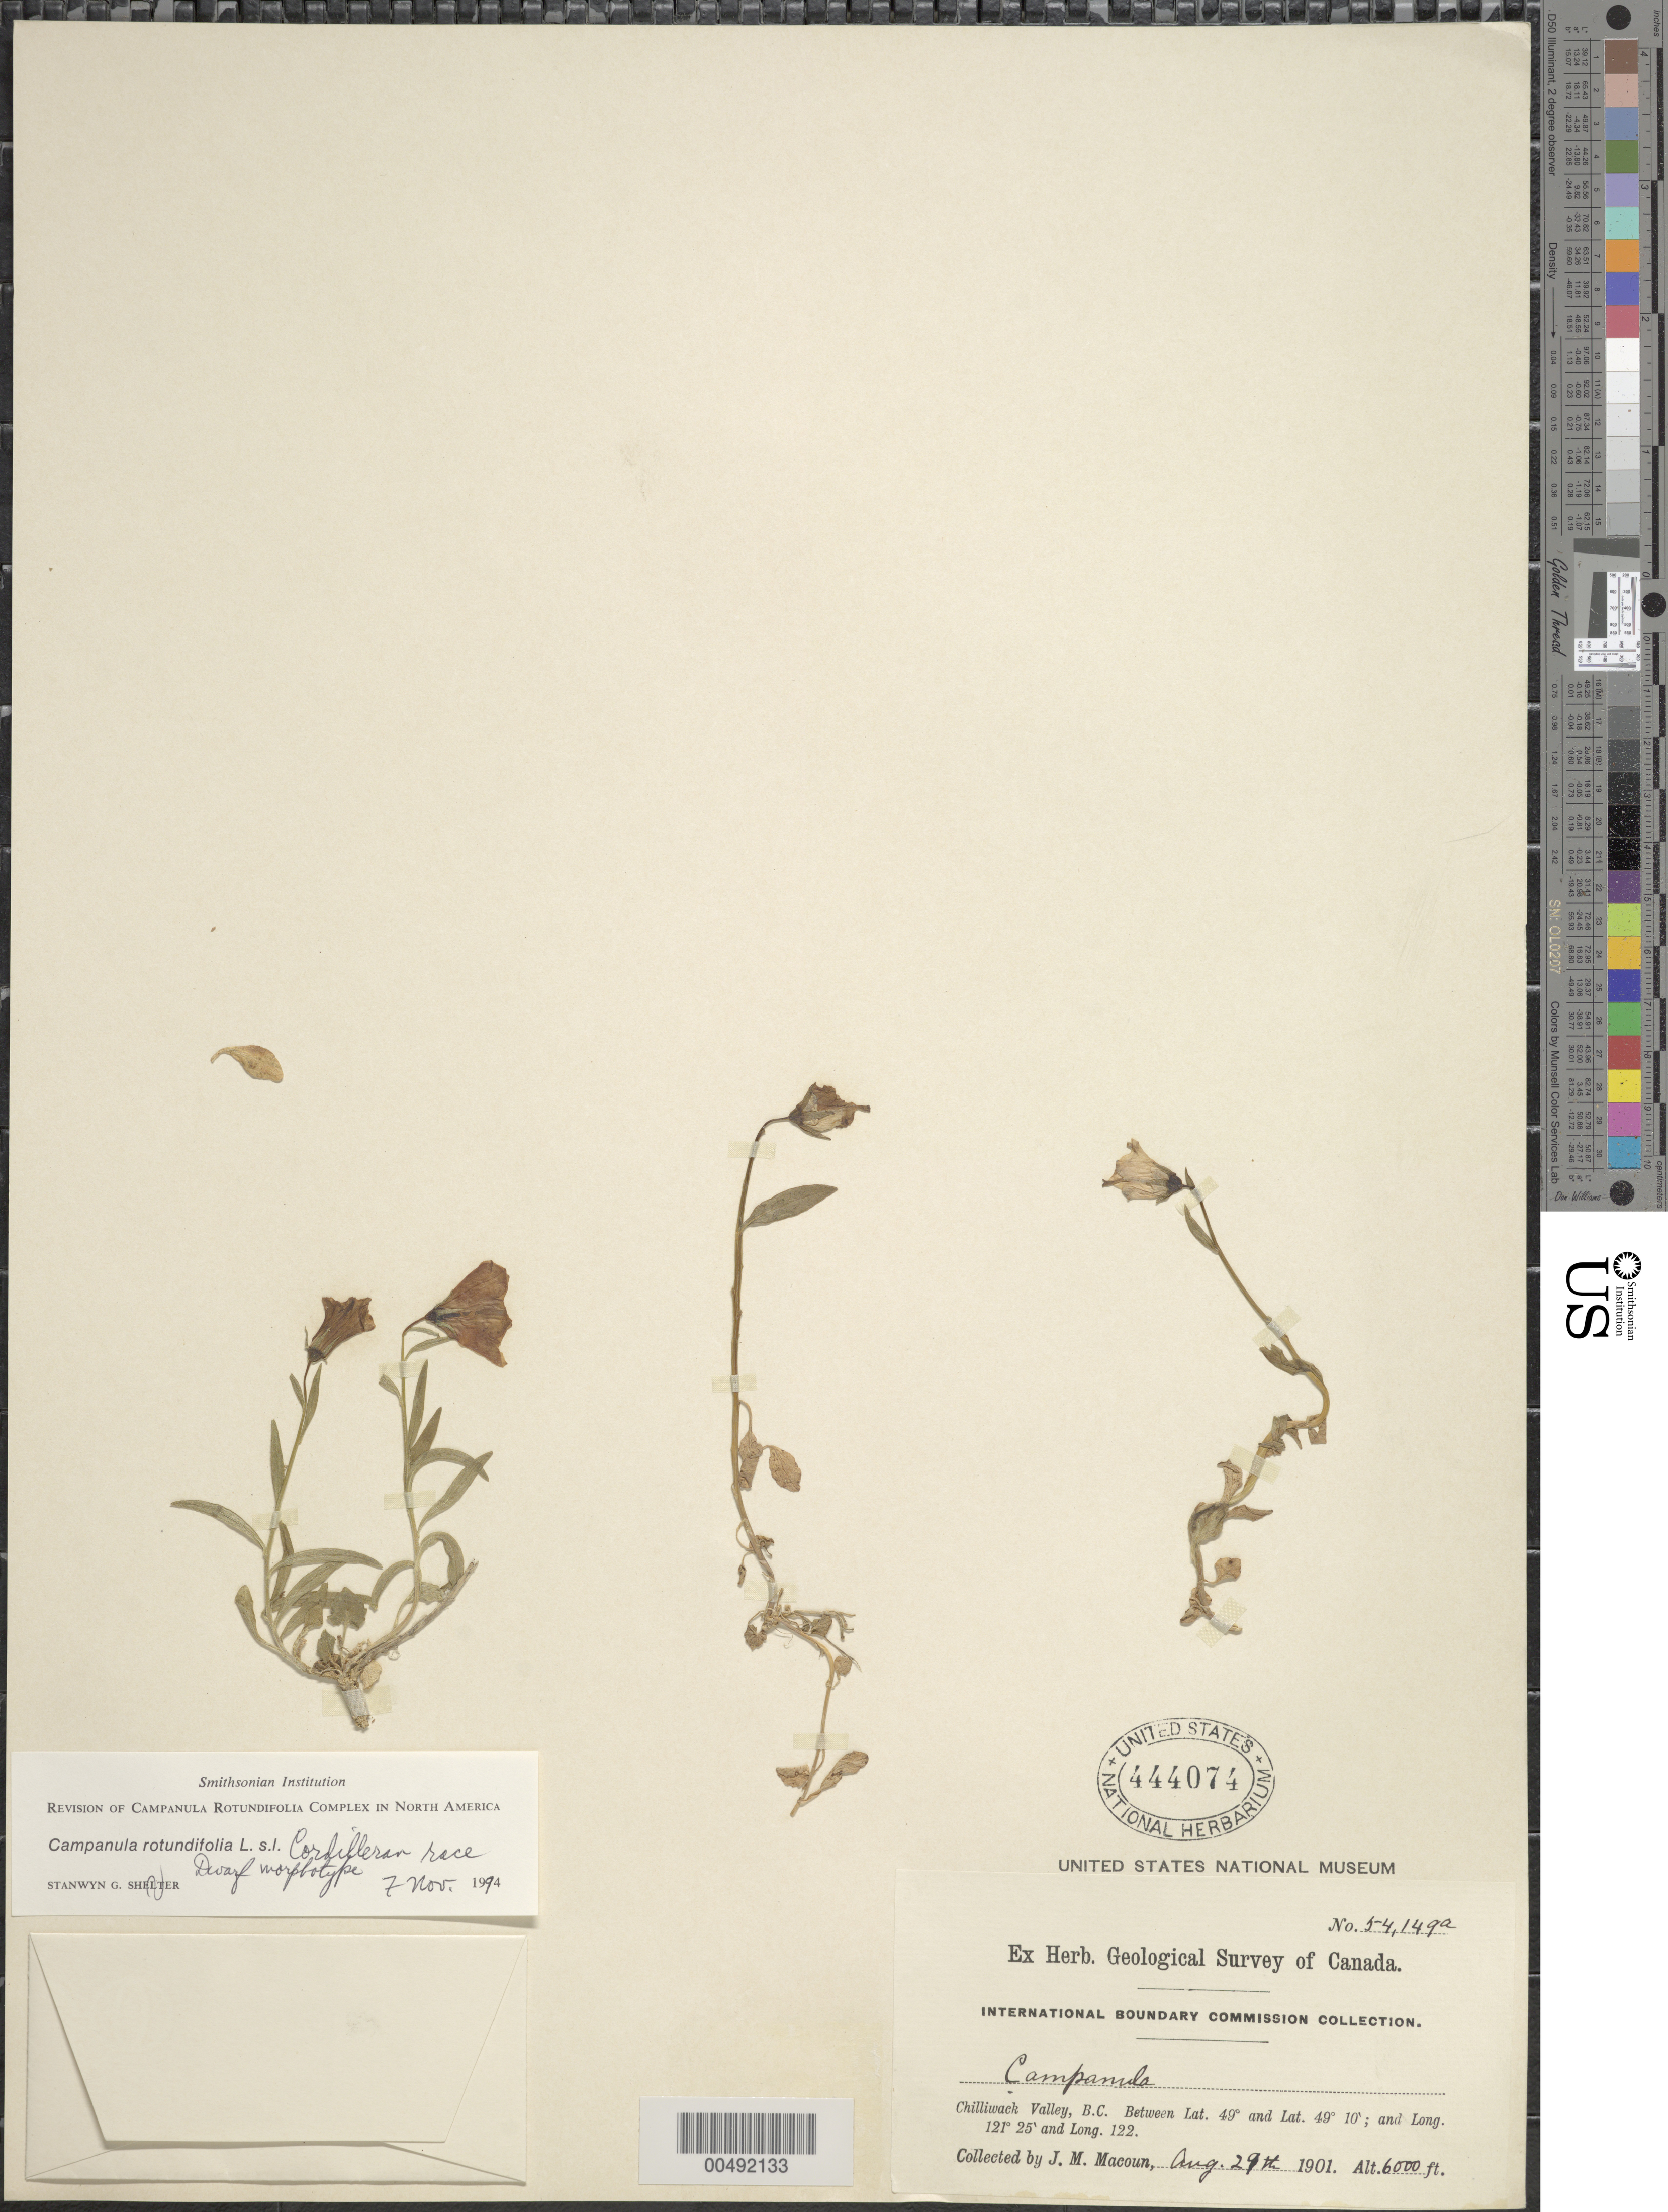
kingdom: Plantae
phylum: Tracheophyta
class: Magnoliopsida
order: Asterales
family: Campanulaceae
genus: Campanula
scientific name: Campanula rotundifolia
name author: L.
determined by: Shetler, Stanwyn G., (US), NMNH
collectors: J. M. Macoun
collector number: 54149a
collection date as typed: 29 Aug 1901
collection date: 1901-08-29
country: Canada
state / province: British Columbia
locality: Chilliwack Valley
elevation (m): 1829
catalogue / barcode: US 444074